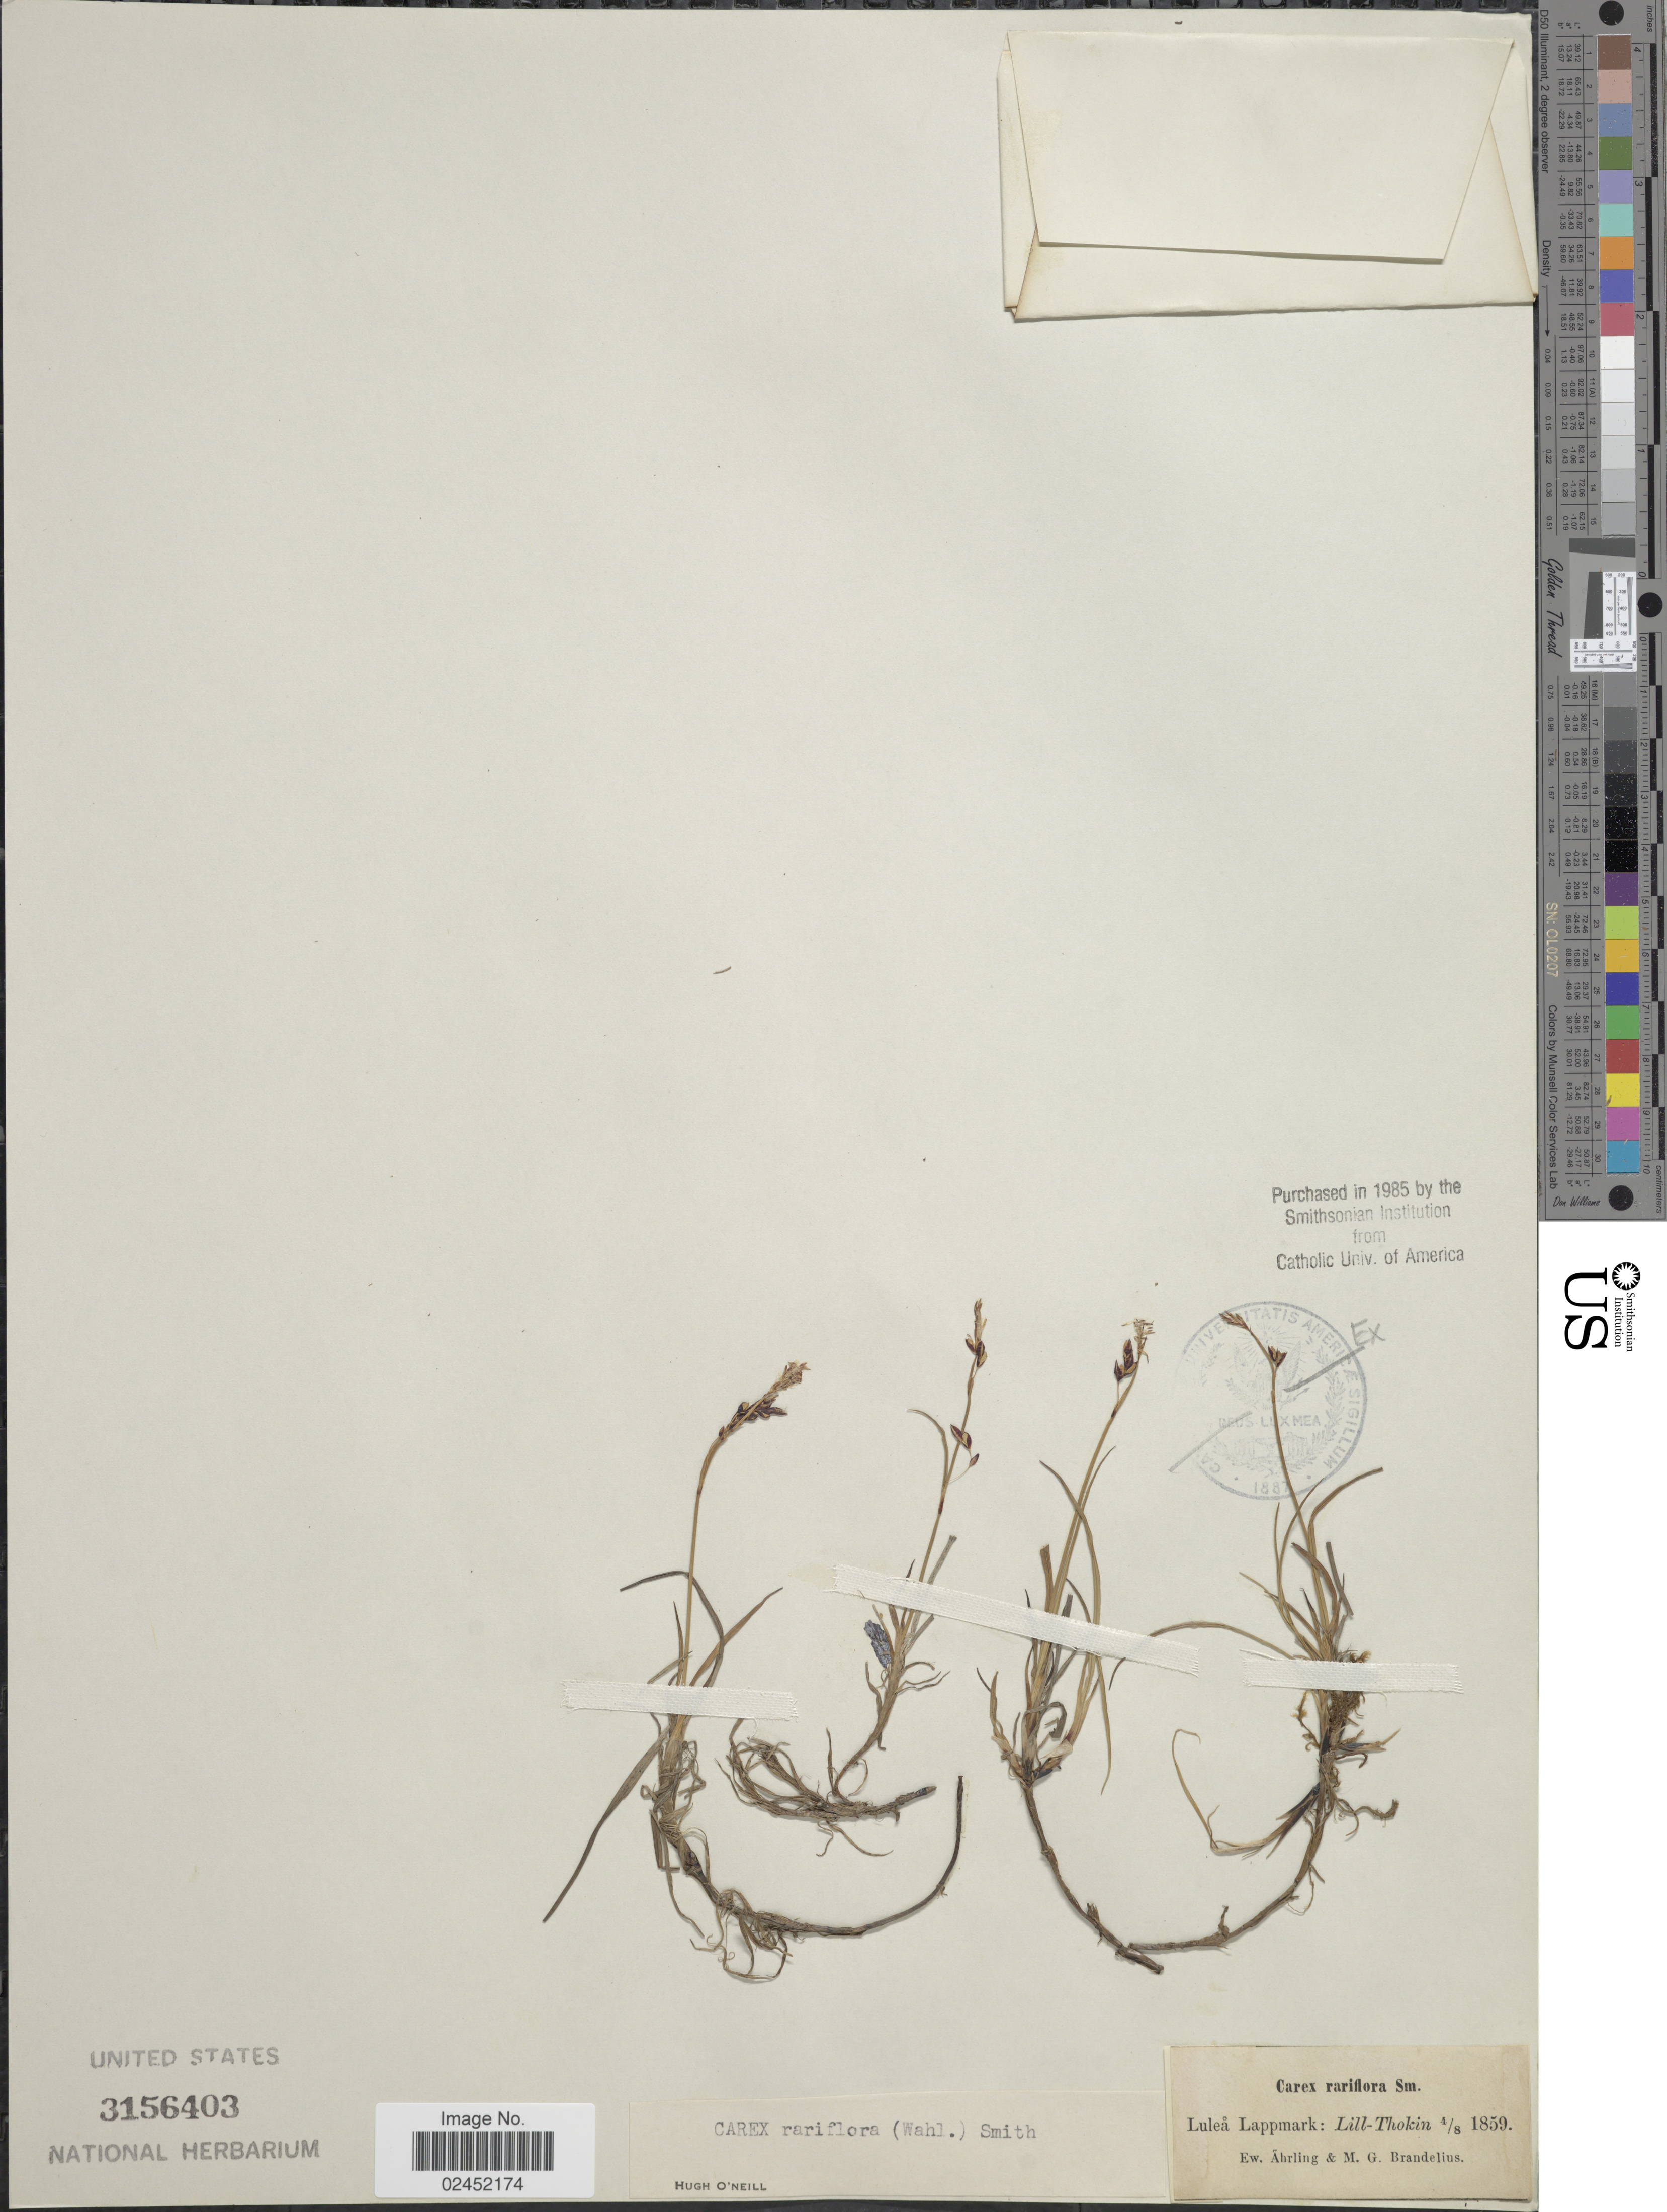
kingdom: Plantae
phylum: Tracheophyta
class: Liliopsida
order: Poales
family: Cyperaceae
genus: Carex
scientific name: Carex rariflora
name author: (Wahlenb.) Sm.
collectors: Arhling & M. Brandelius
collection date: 1859-08-04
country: Sweden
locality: Lulea Lappmark: Lil-Thokin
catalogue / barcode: US 3156403